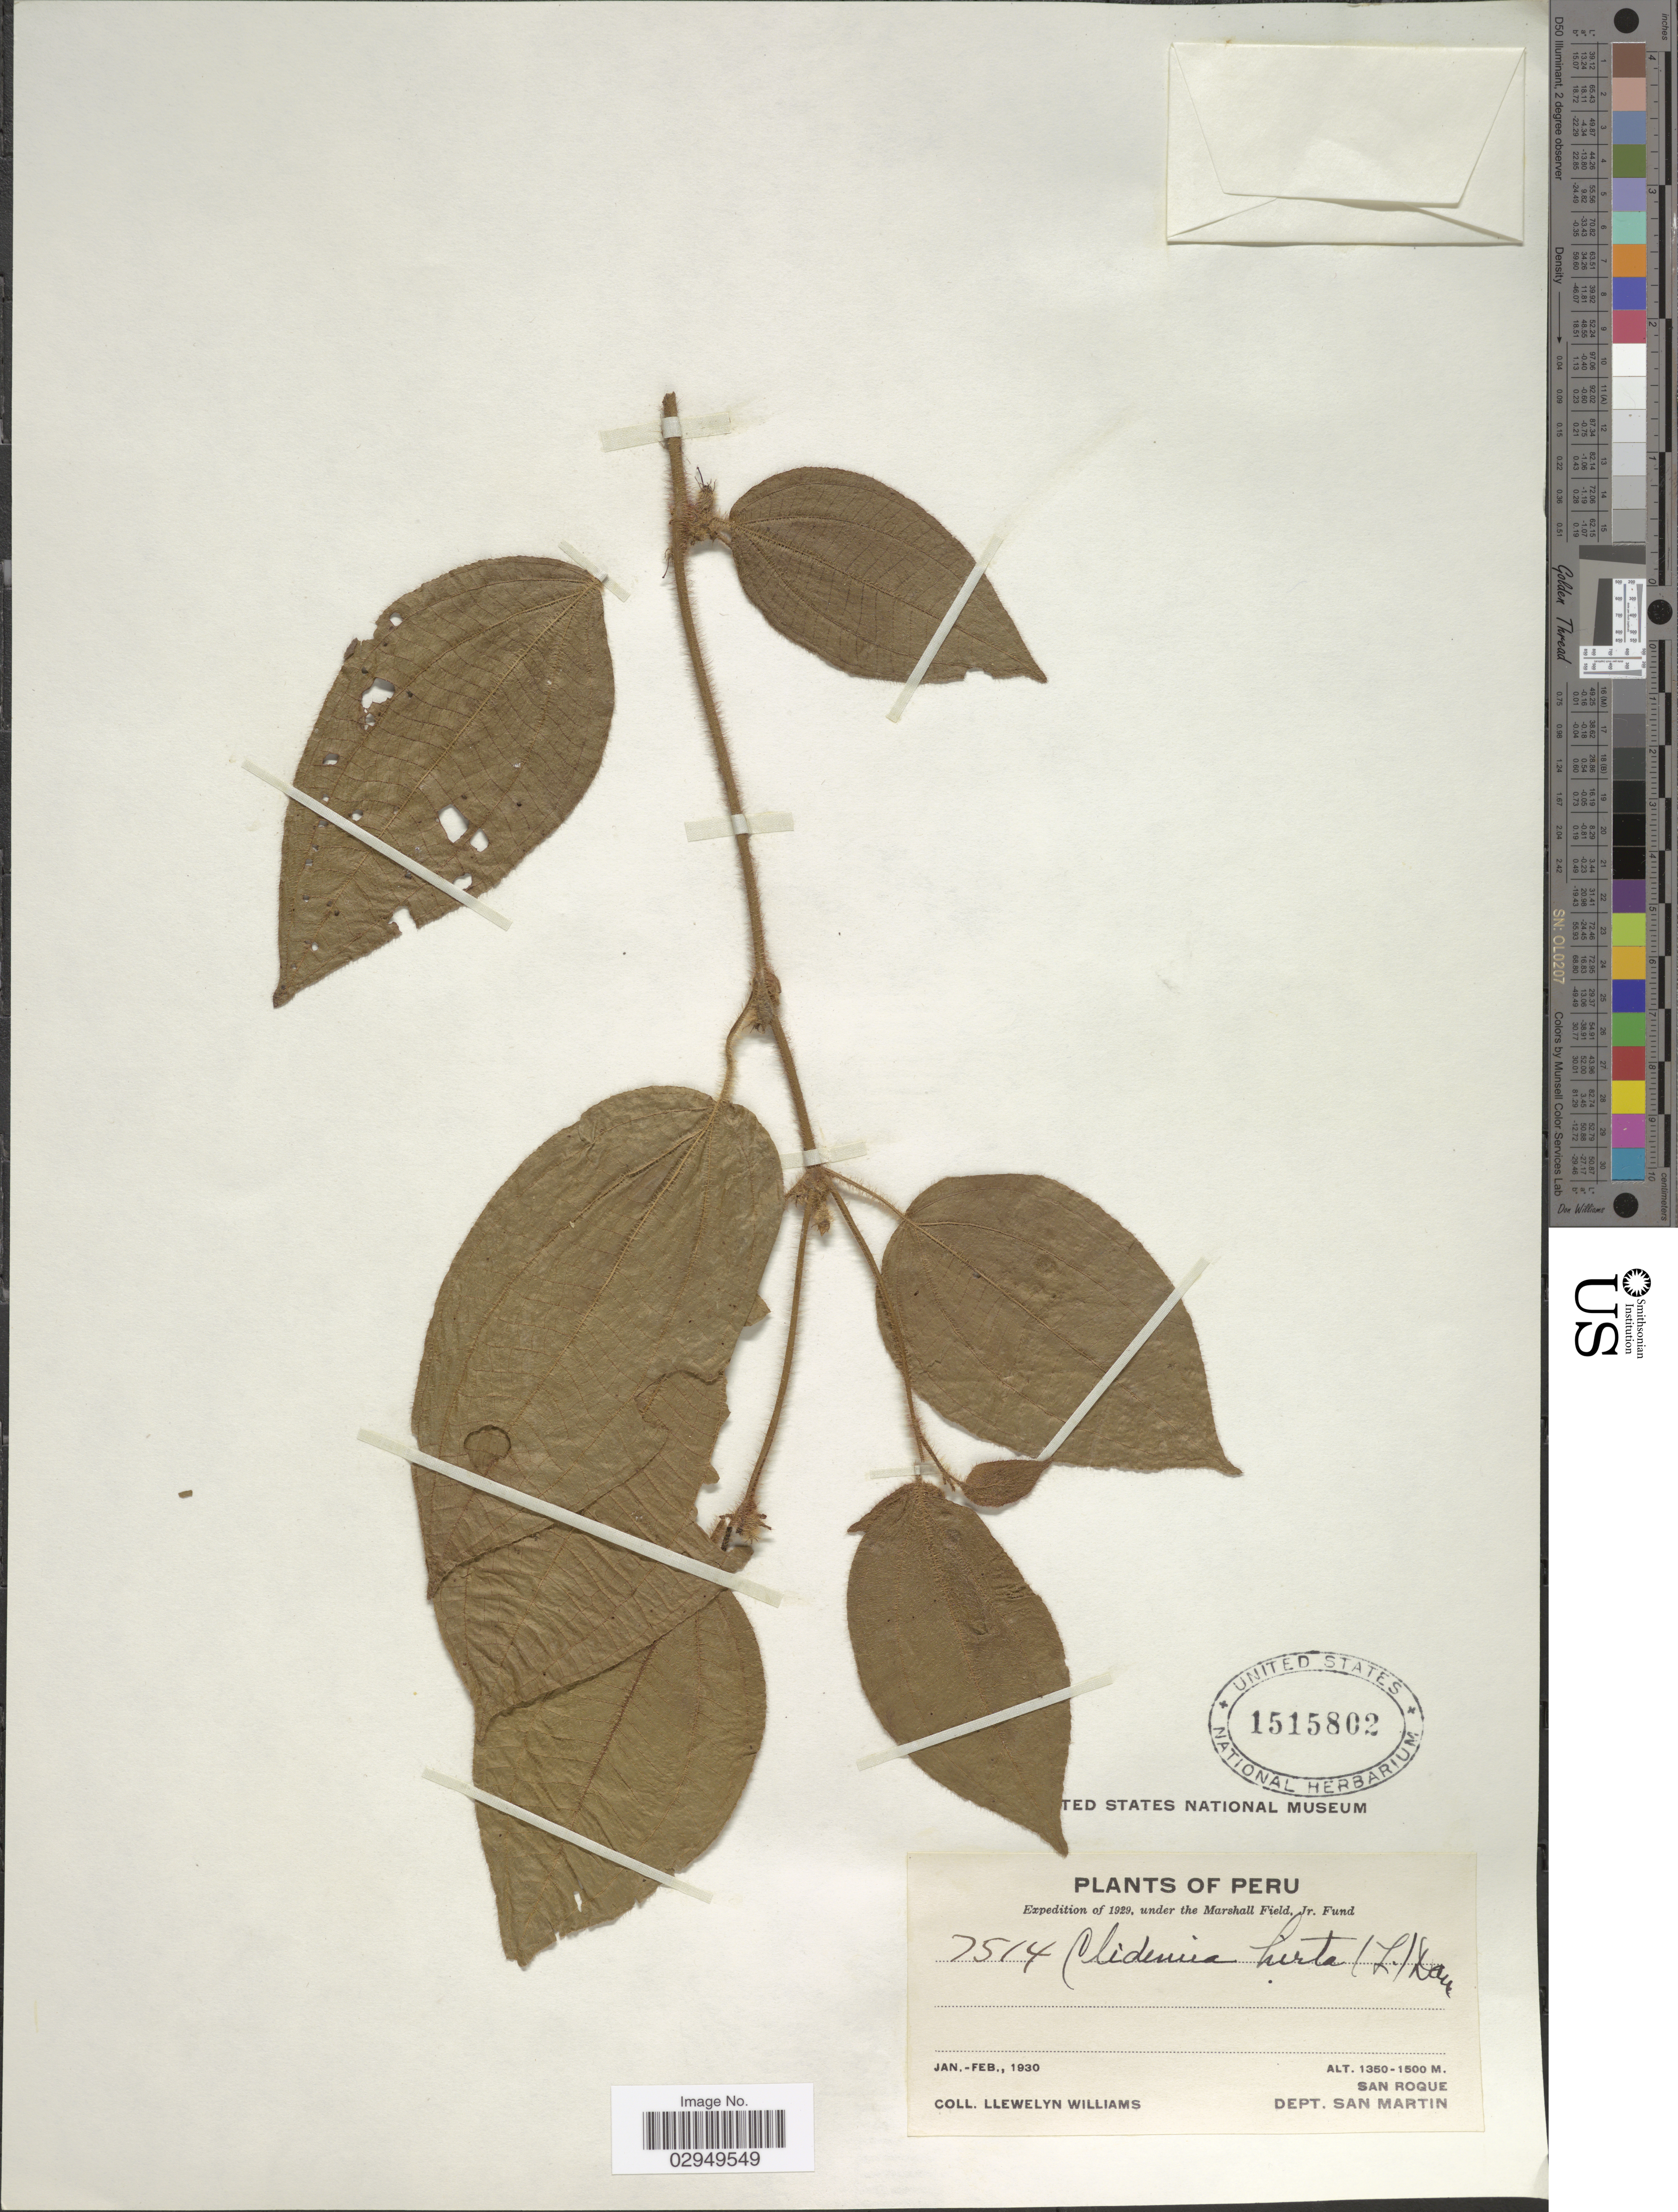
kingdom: Plantae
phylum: Tracheophyta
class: Magnoliopsida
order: Myrtales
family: Melastomataceae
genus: Clidemia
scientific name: Clidemia hirta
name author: (L.) D. Don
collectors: Ll. Williams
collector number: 7514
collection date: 1930-01/1930-02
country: Peru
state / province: San Martín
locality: San Roque. Dept. San Martin.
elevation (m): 1350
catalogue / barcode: US 1515802